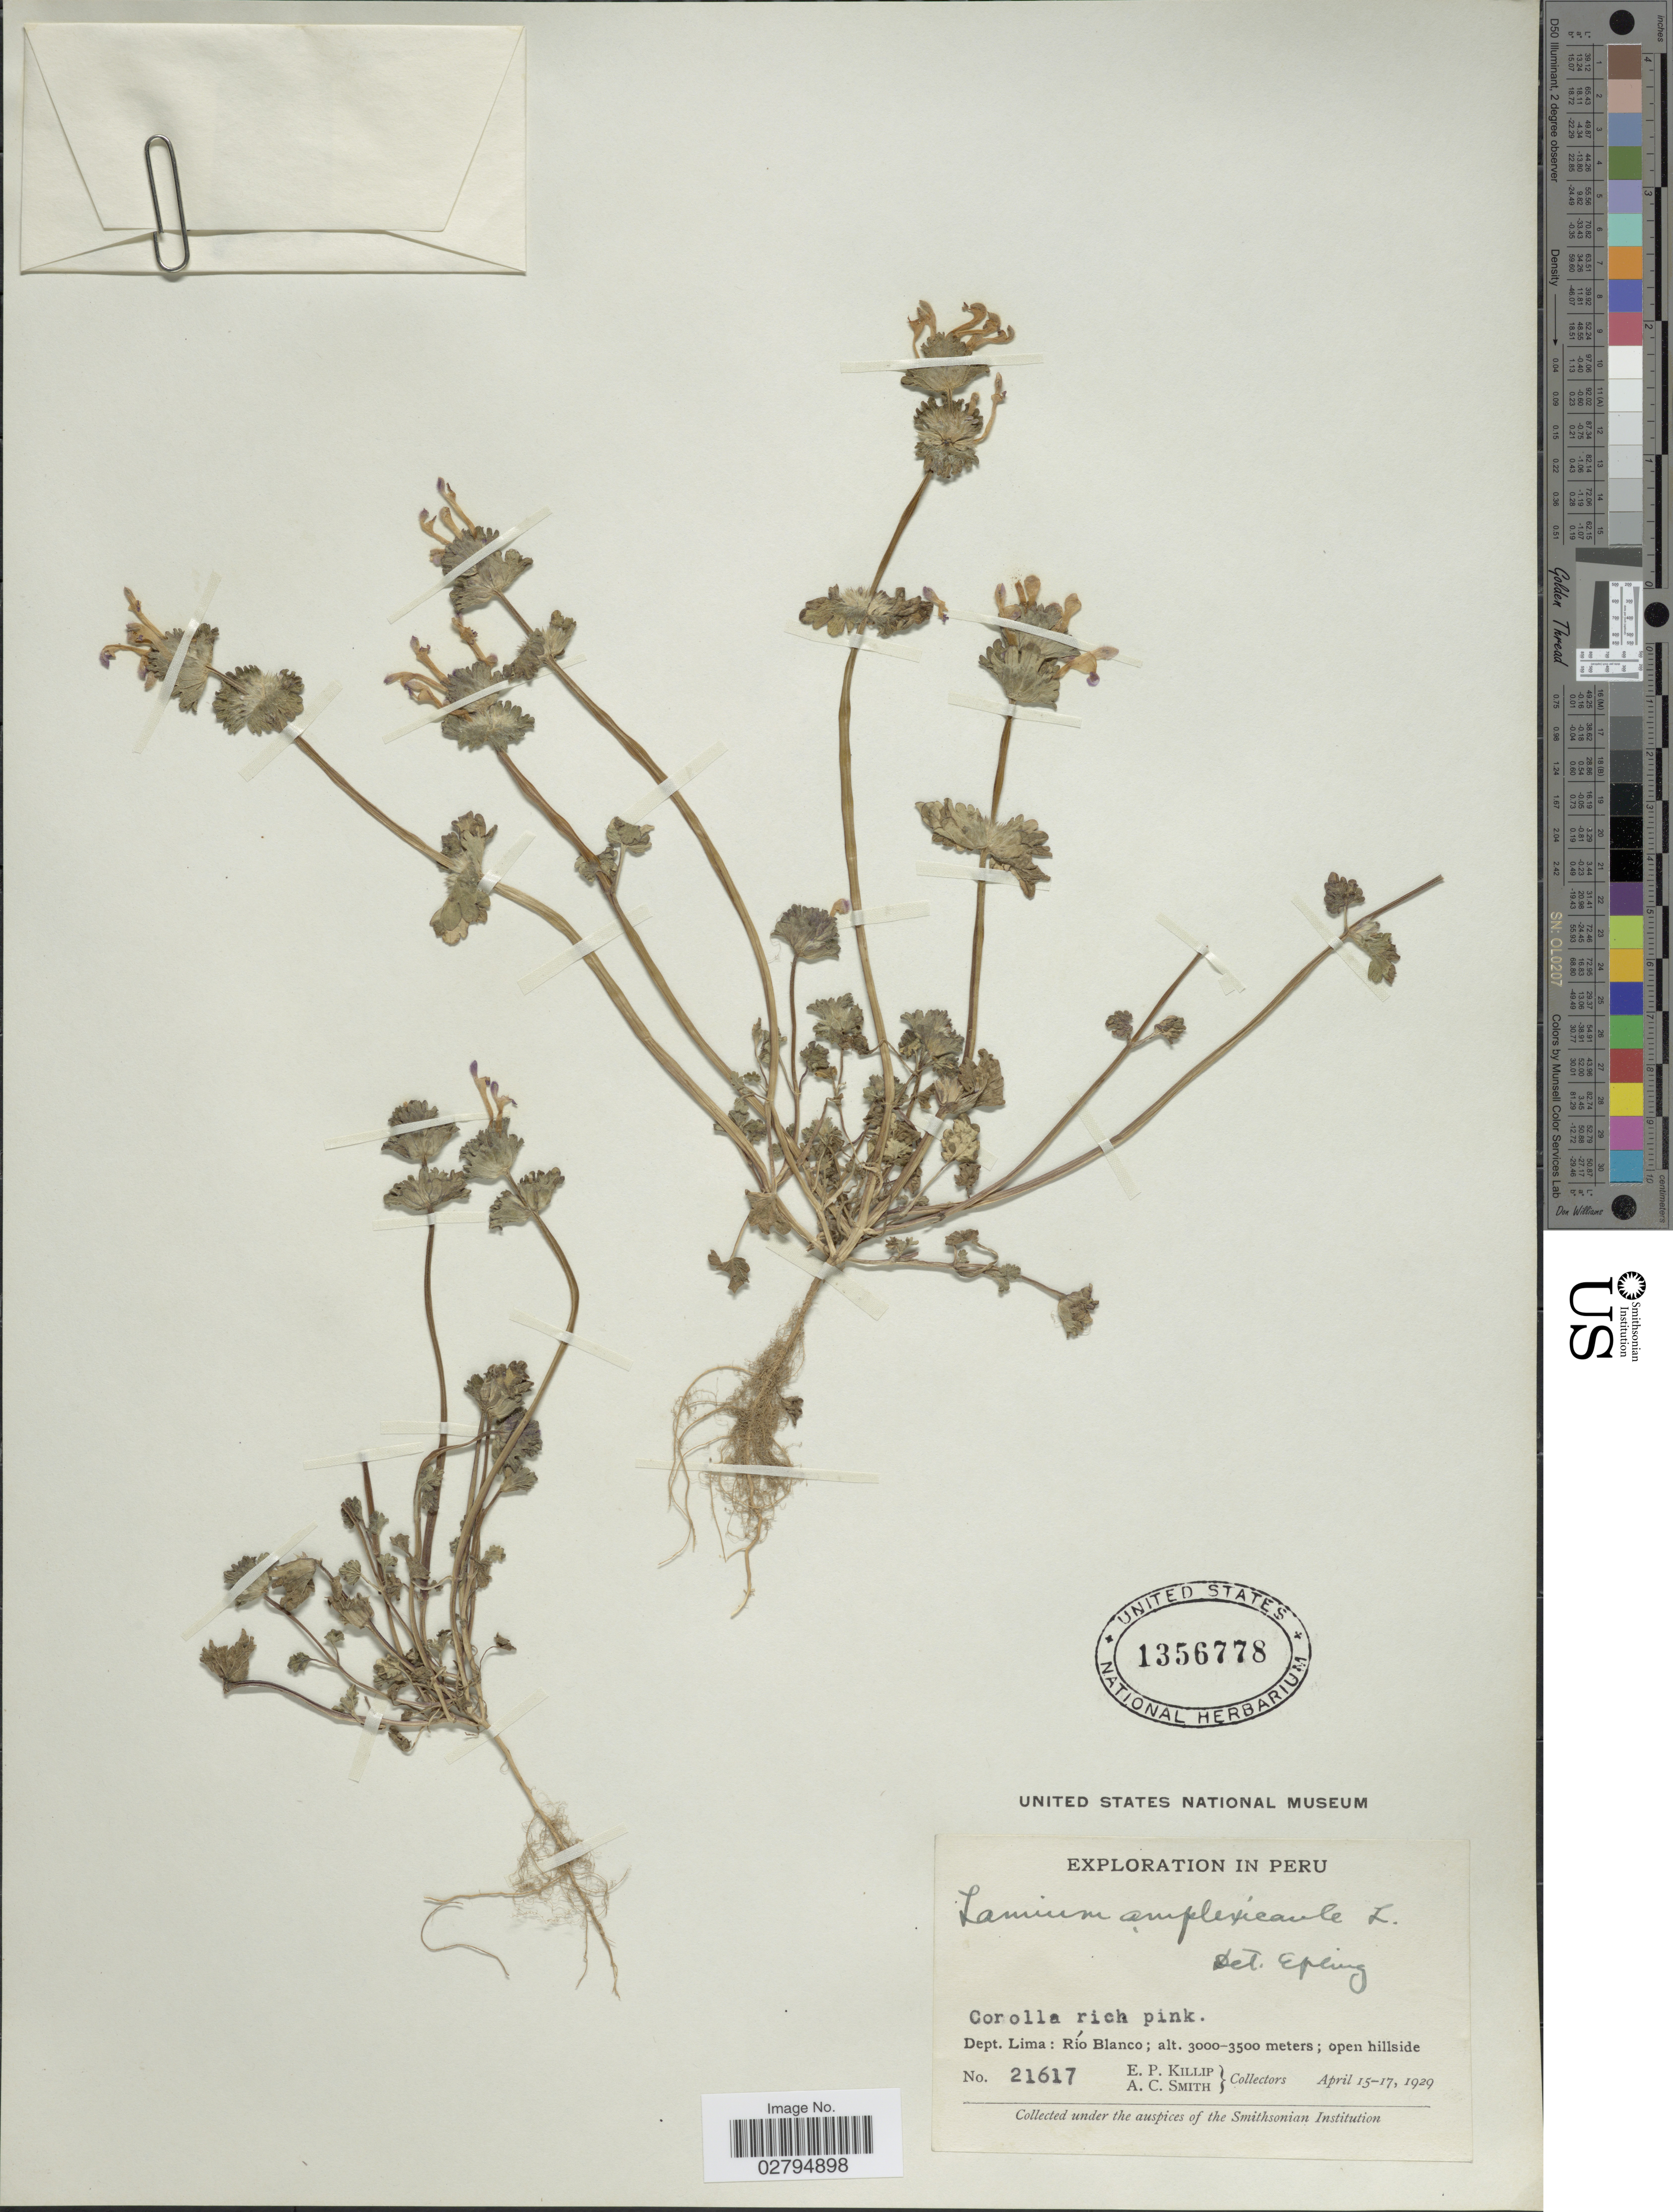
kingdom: Plantae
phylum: Tracheophyta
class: Magnoliopsida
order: Lamiales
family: Lamiaceae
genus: Lamium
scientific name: Lamium amplexicaule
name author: L.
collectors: E. P. Killip & A. C. Smith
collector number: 21617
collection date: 1929-04-15/1929-04-17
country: Peru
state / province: Lima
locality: Río Blanco.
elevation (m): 3000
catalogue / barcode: US 1356778